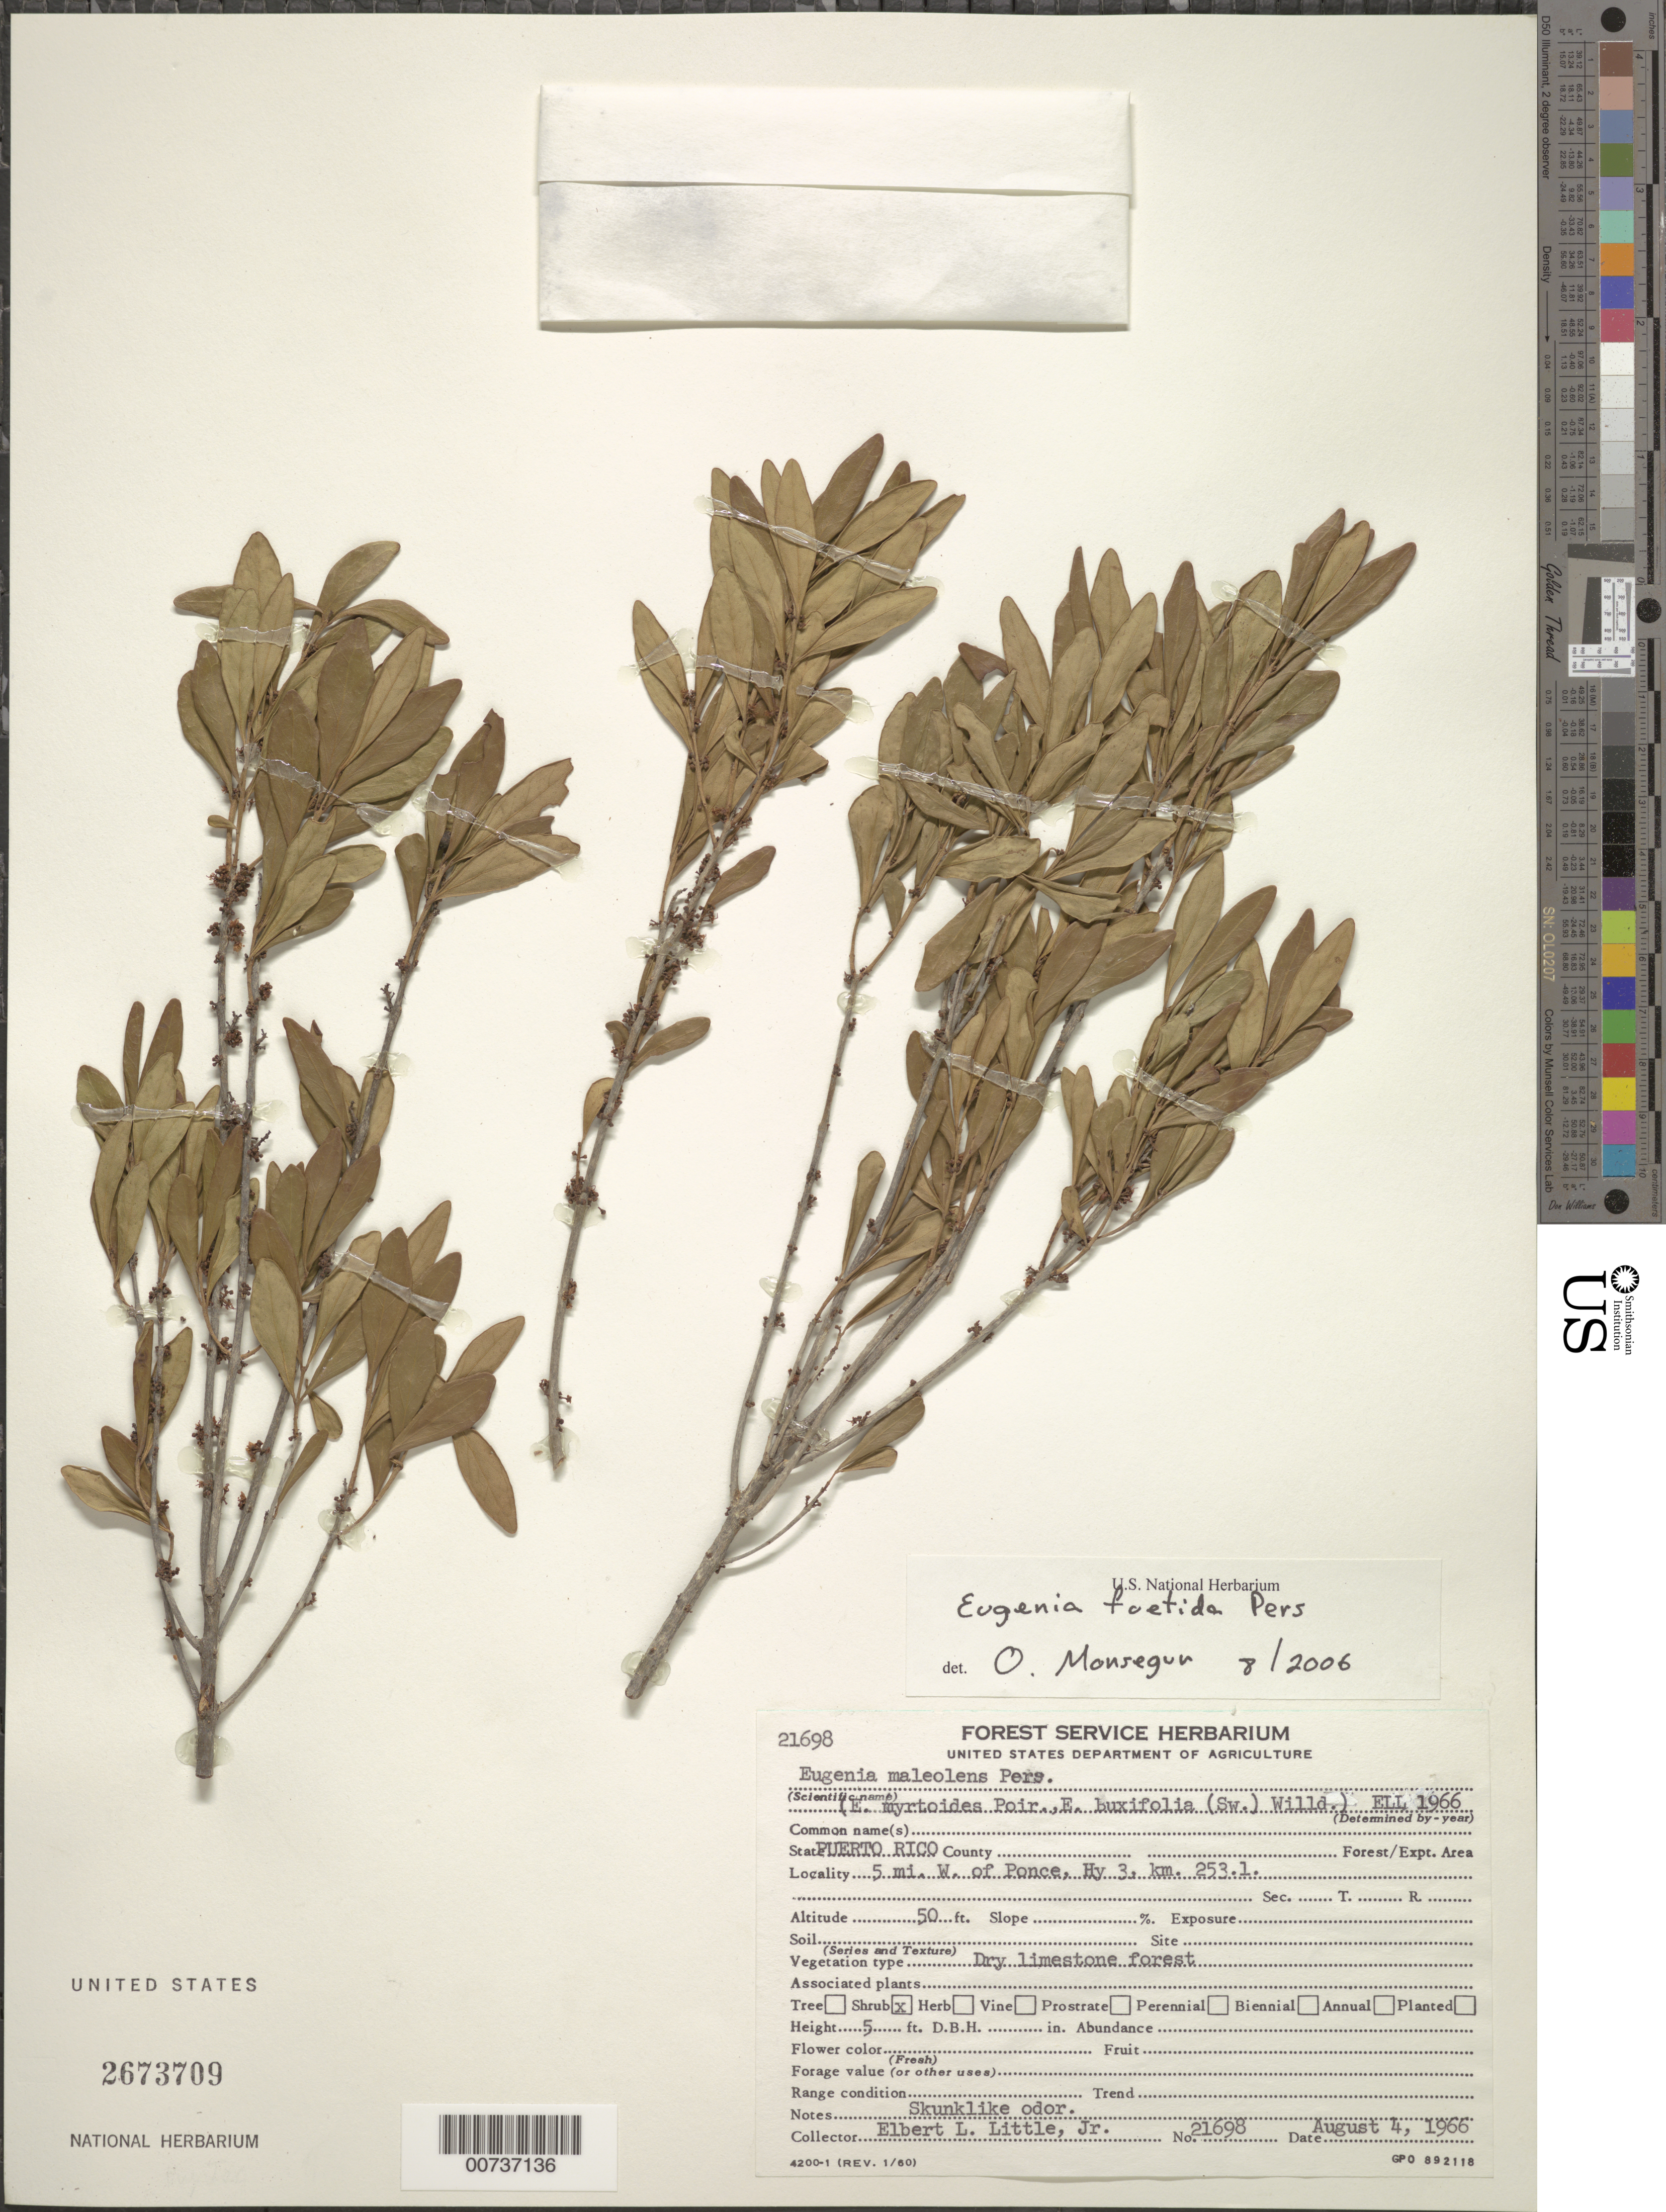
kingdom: Plantae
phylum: Tracheophyta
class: Magnoliopsida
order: Myrtales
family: Myrtaceae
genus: Eugenia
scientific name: Eugenia monticola var. monticola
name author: (Sw.) DC.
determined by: Little, Elbert L., Jr., (FSSR), United States Department of Agriculture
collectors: E. L. Little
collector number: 21698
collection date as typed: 04 Aug 1966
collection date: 1966-08-04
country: Puerto Rico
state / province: Ponce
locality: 5 miles W of Ponce, Hy. 3, km 253.1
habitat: Dry limestone forest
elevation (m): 15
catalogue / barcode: US 2673709